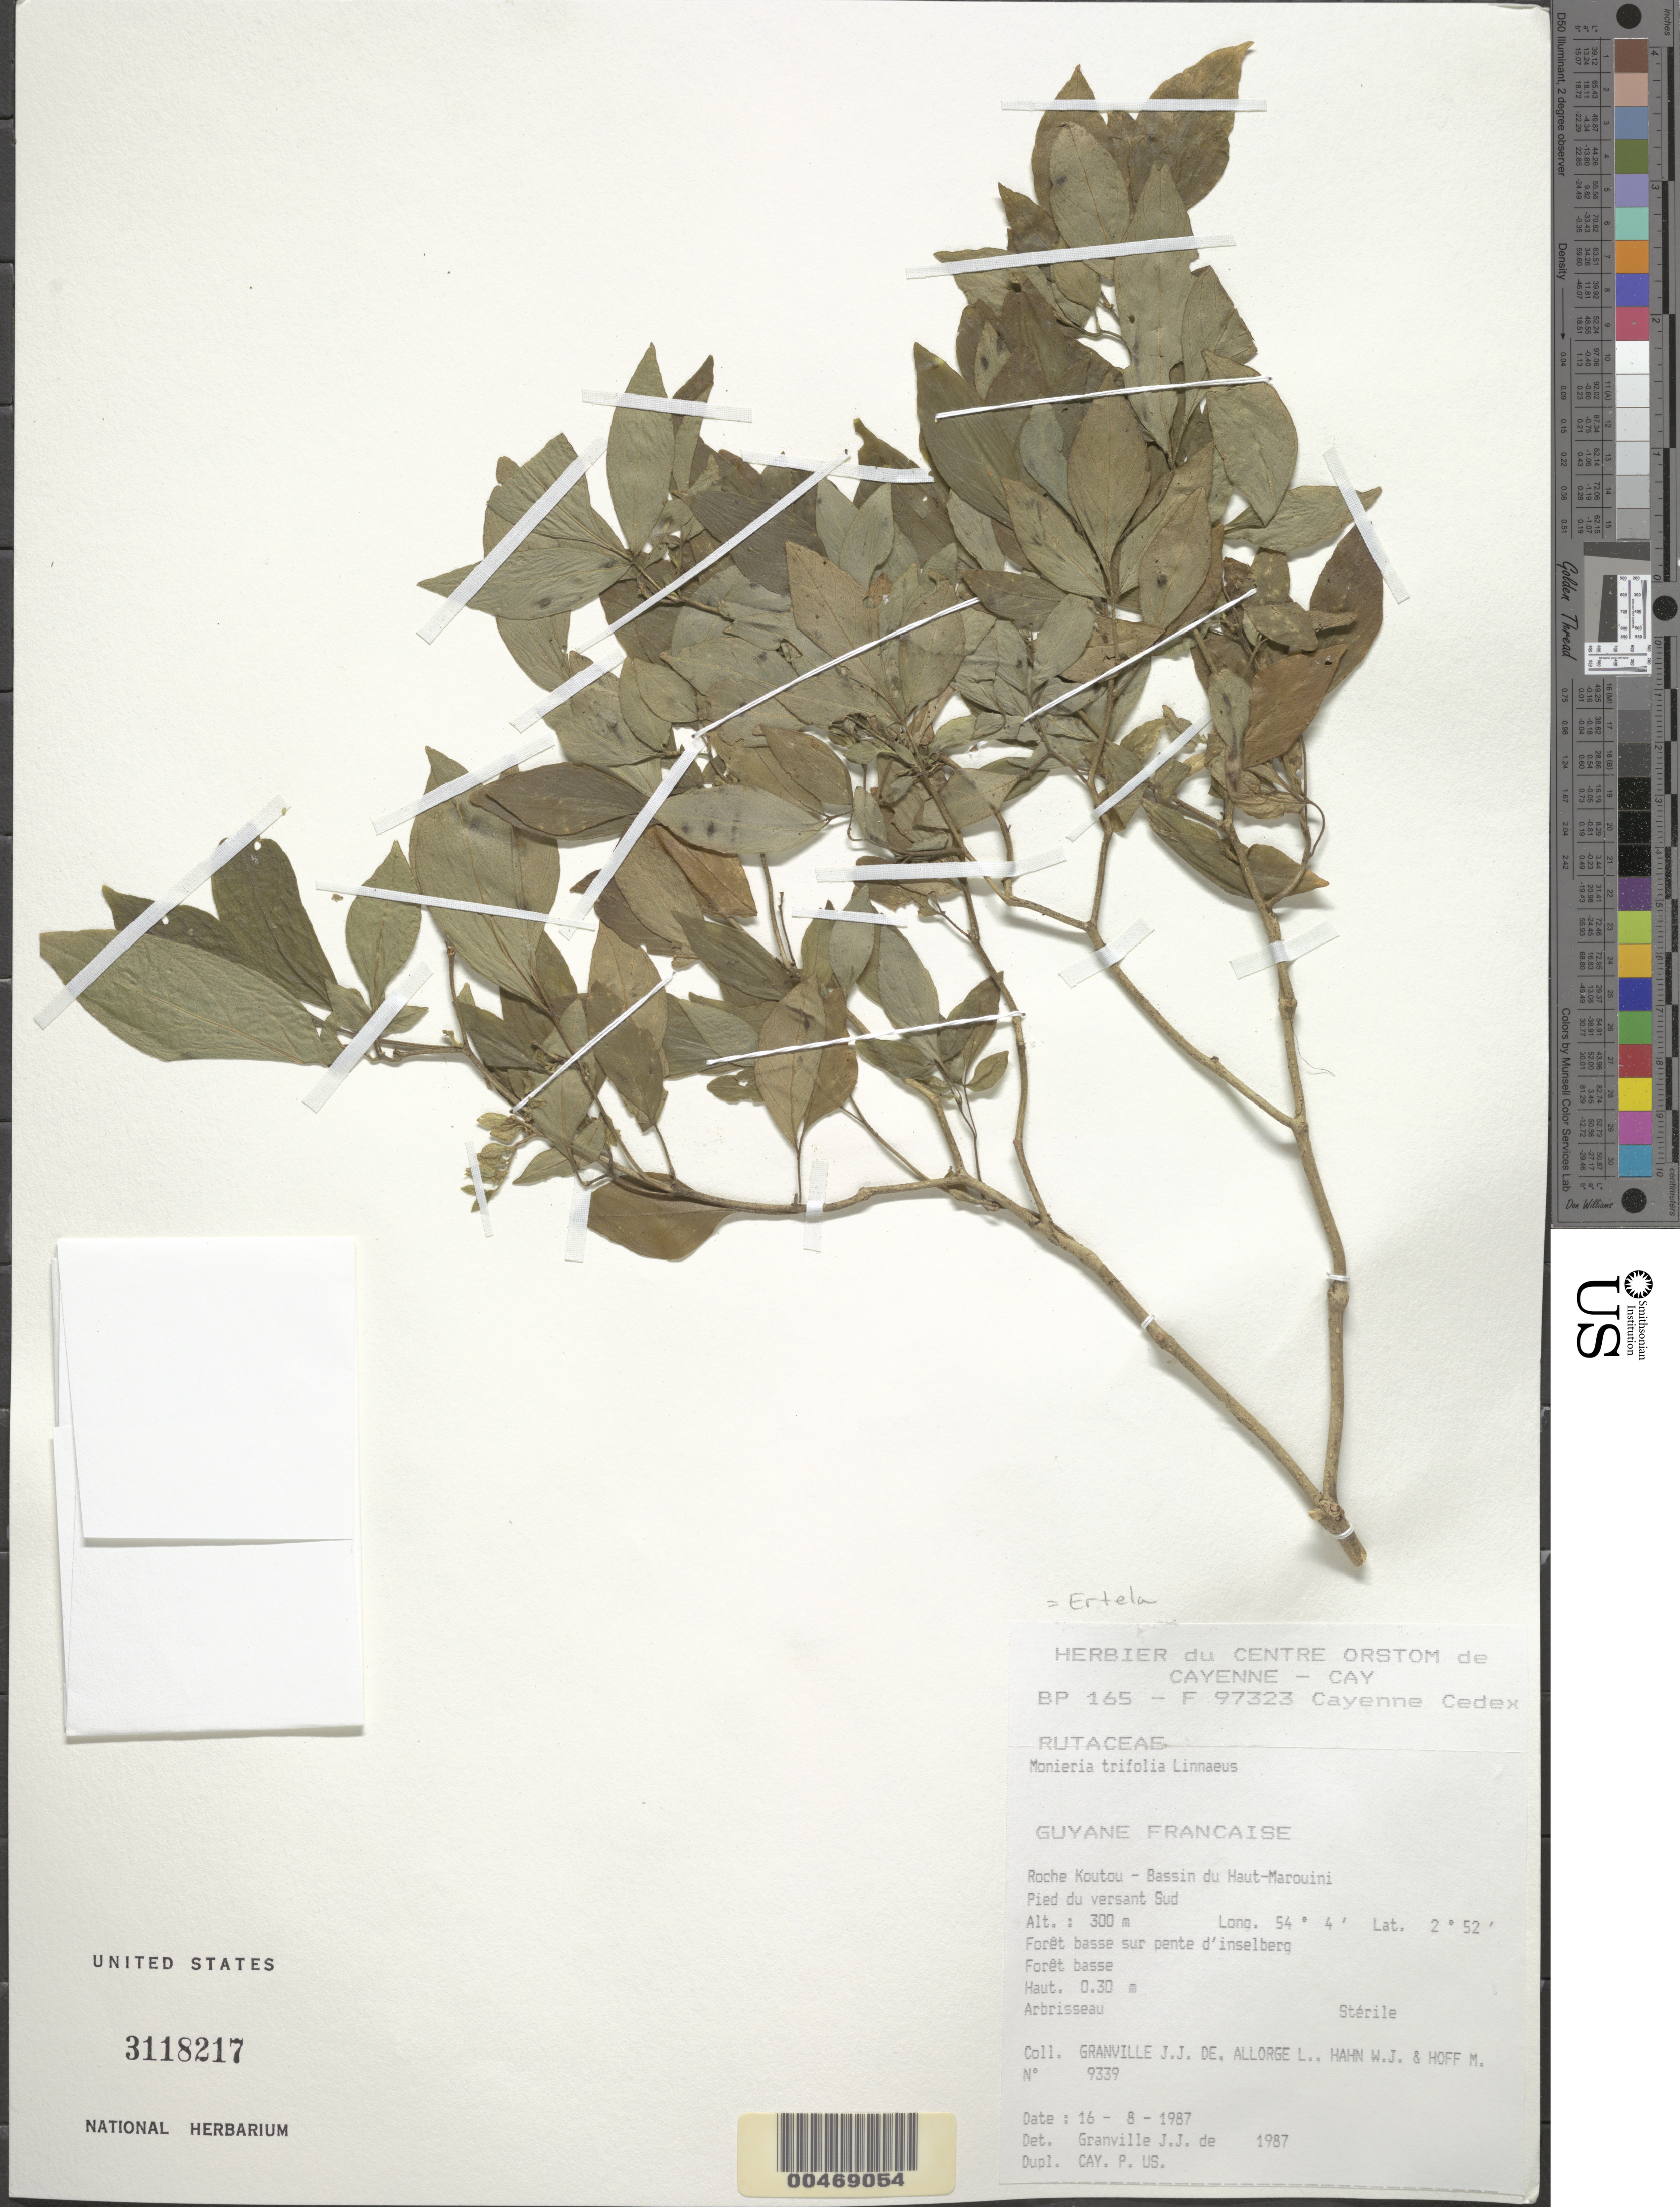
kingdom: Plantae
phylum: Tracheophyta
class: Magnoliopsida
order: Sapindales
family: Rutaceae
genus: Ertela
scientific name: Ertela trifolia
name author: (L.) Kuntze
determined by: Strong, Mark T., (BOT), Smithsonian Institution - National Museum of Natural History (UNITED STATES)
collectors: J.-J. de Granville, L. Allorge, W. J. Hahn & M. Hoff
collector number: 9339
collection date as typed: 16-Aug-87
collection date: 1987-08-16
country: French Guiana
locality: Roche Koutou, Bassin du Haut-Marouini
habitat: Forêt basse sur pente d'inselberg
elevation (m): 300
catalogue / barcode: US 3118217